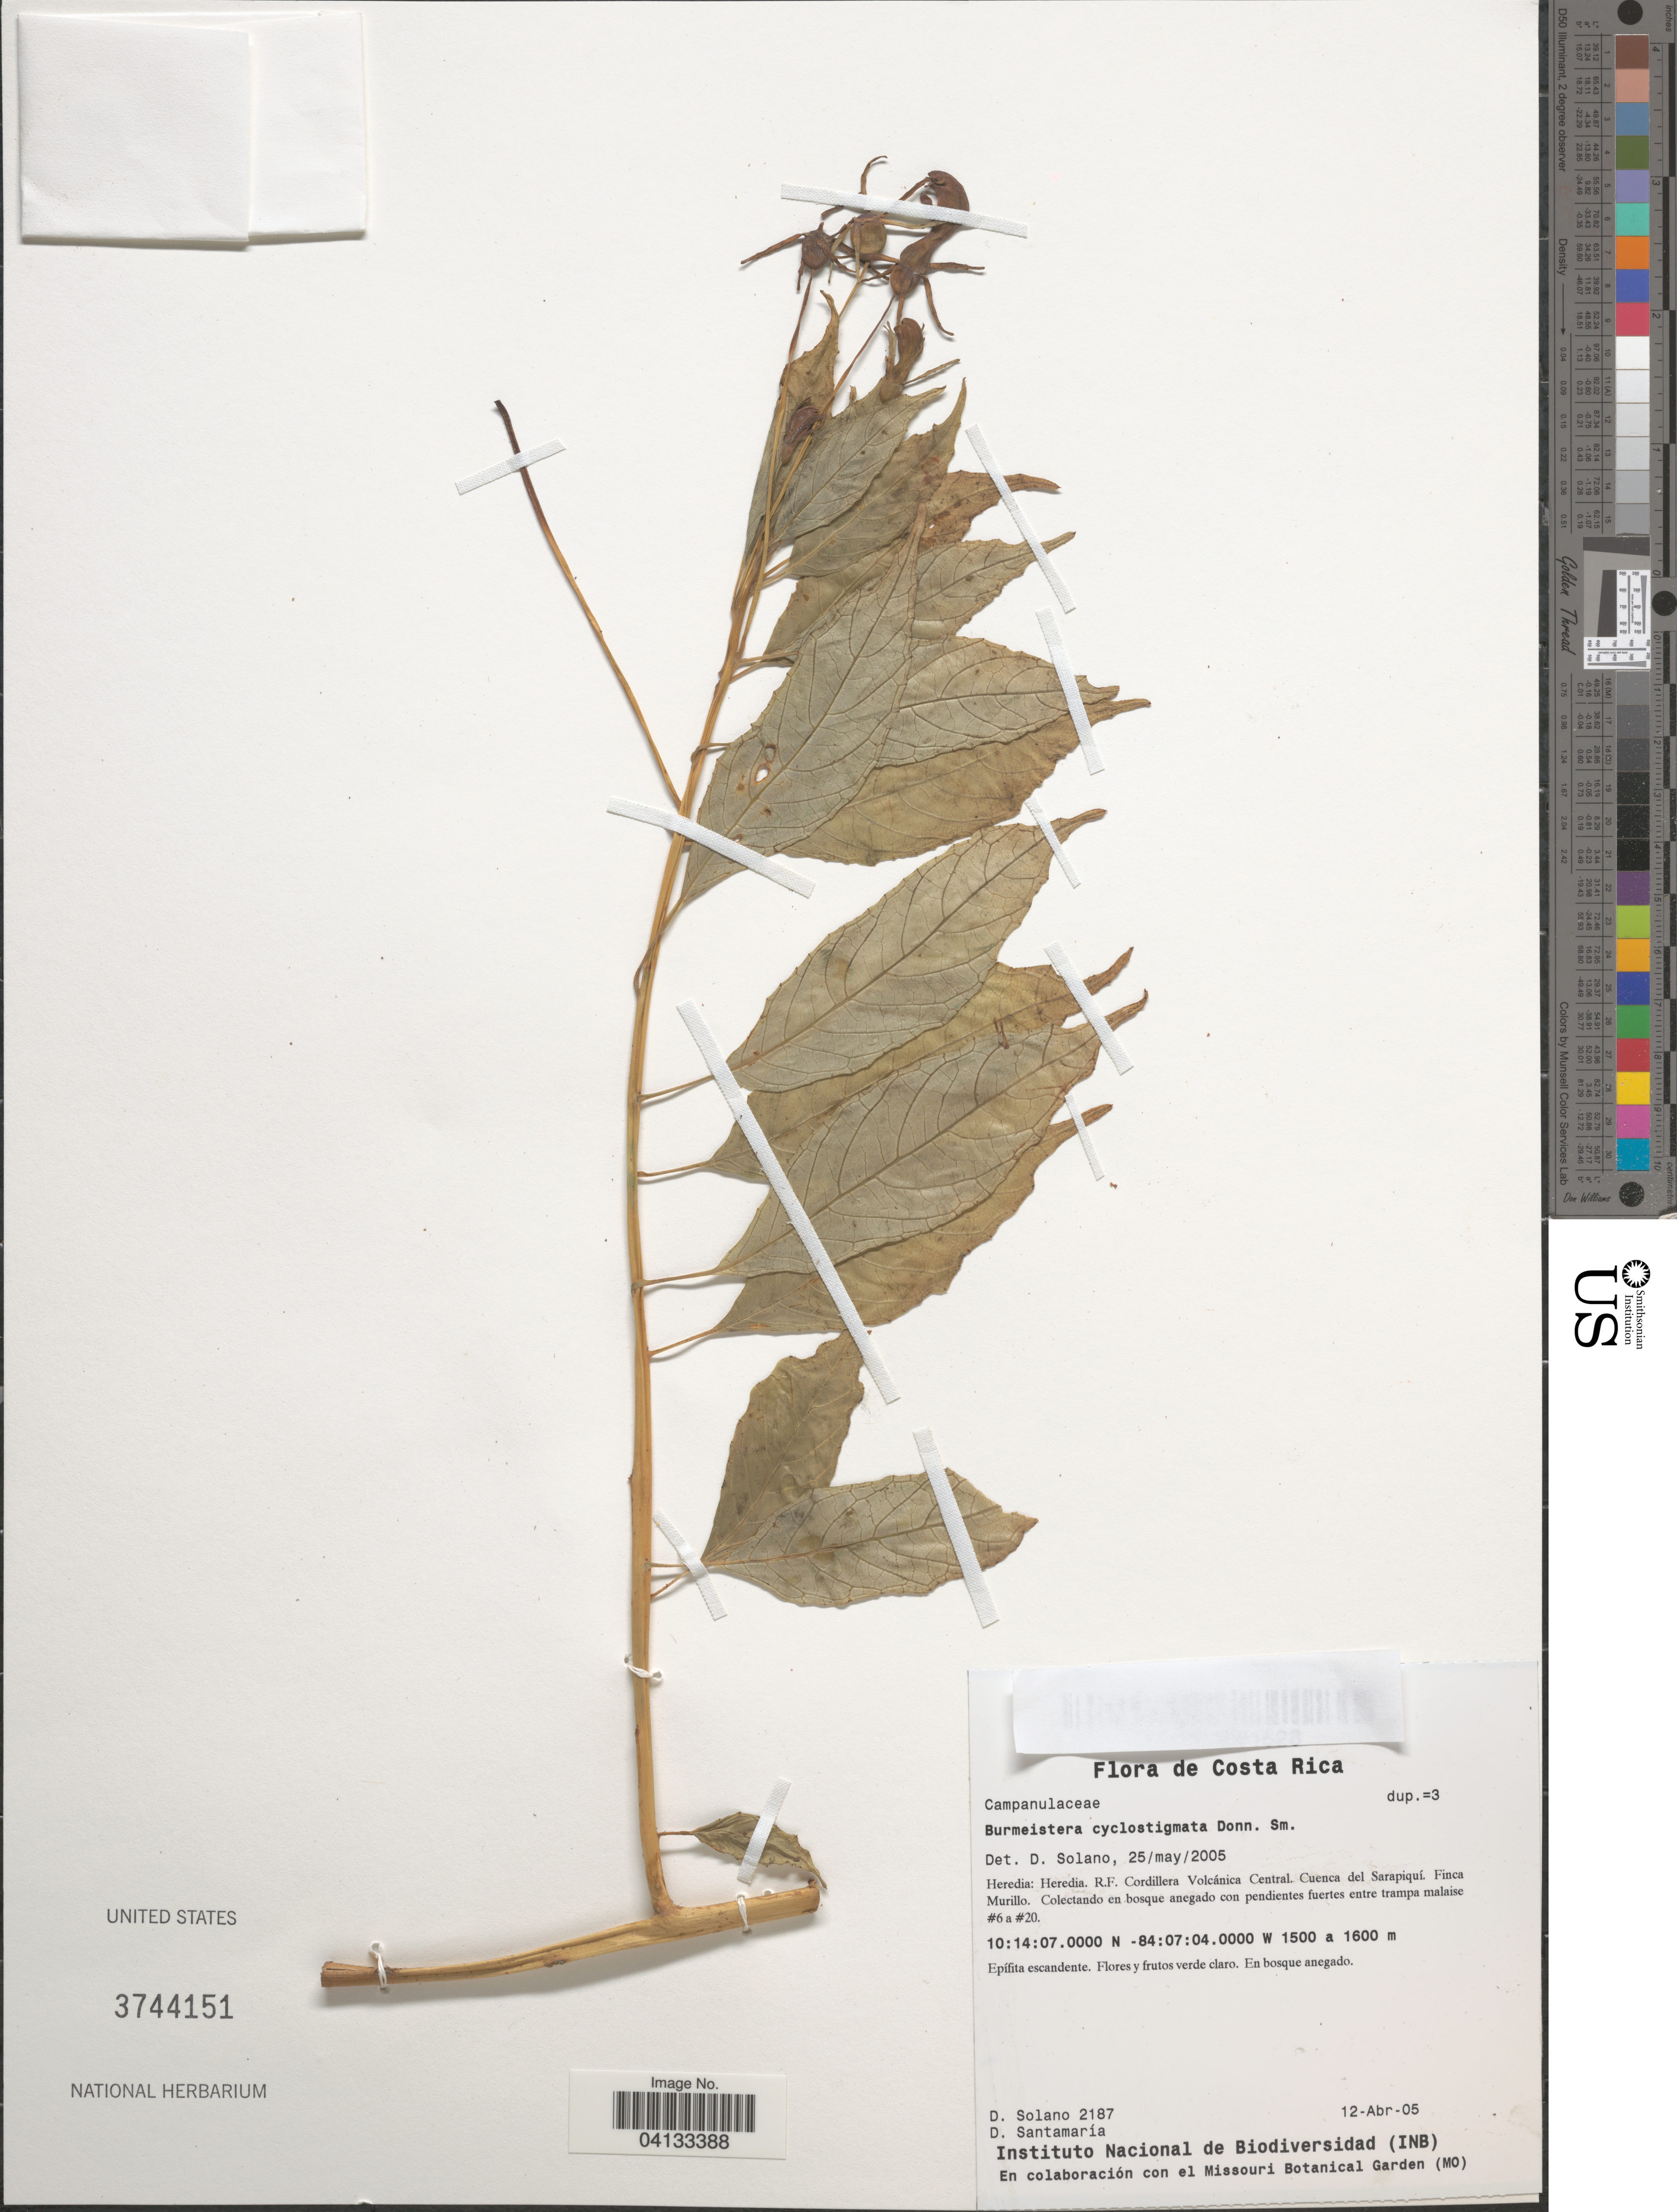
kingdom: Plantae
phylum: Tracheophyta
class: Magnoliopsida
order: Asterales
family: Campanulaceae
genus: Burmeistera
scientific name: Burmeistera cyclostigmata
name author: Donn. Sm.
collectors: D. Solano & D. Santamaria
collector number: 2187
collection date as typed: Transcribed d/m/y: 12/4/5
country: Costa Rica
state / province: Heredia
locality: Heredia. R.F. Cordillera Volcánica Central. Cuenca del Sarapiquí. Finca murillo.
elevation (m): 1500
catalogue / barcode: US 3744151